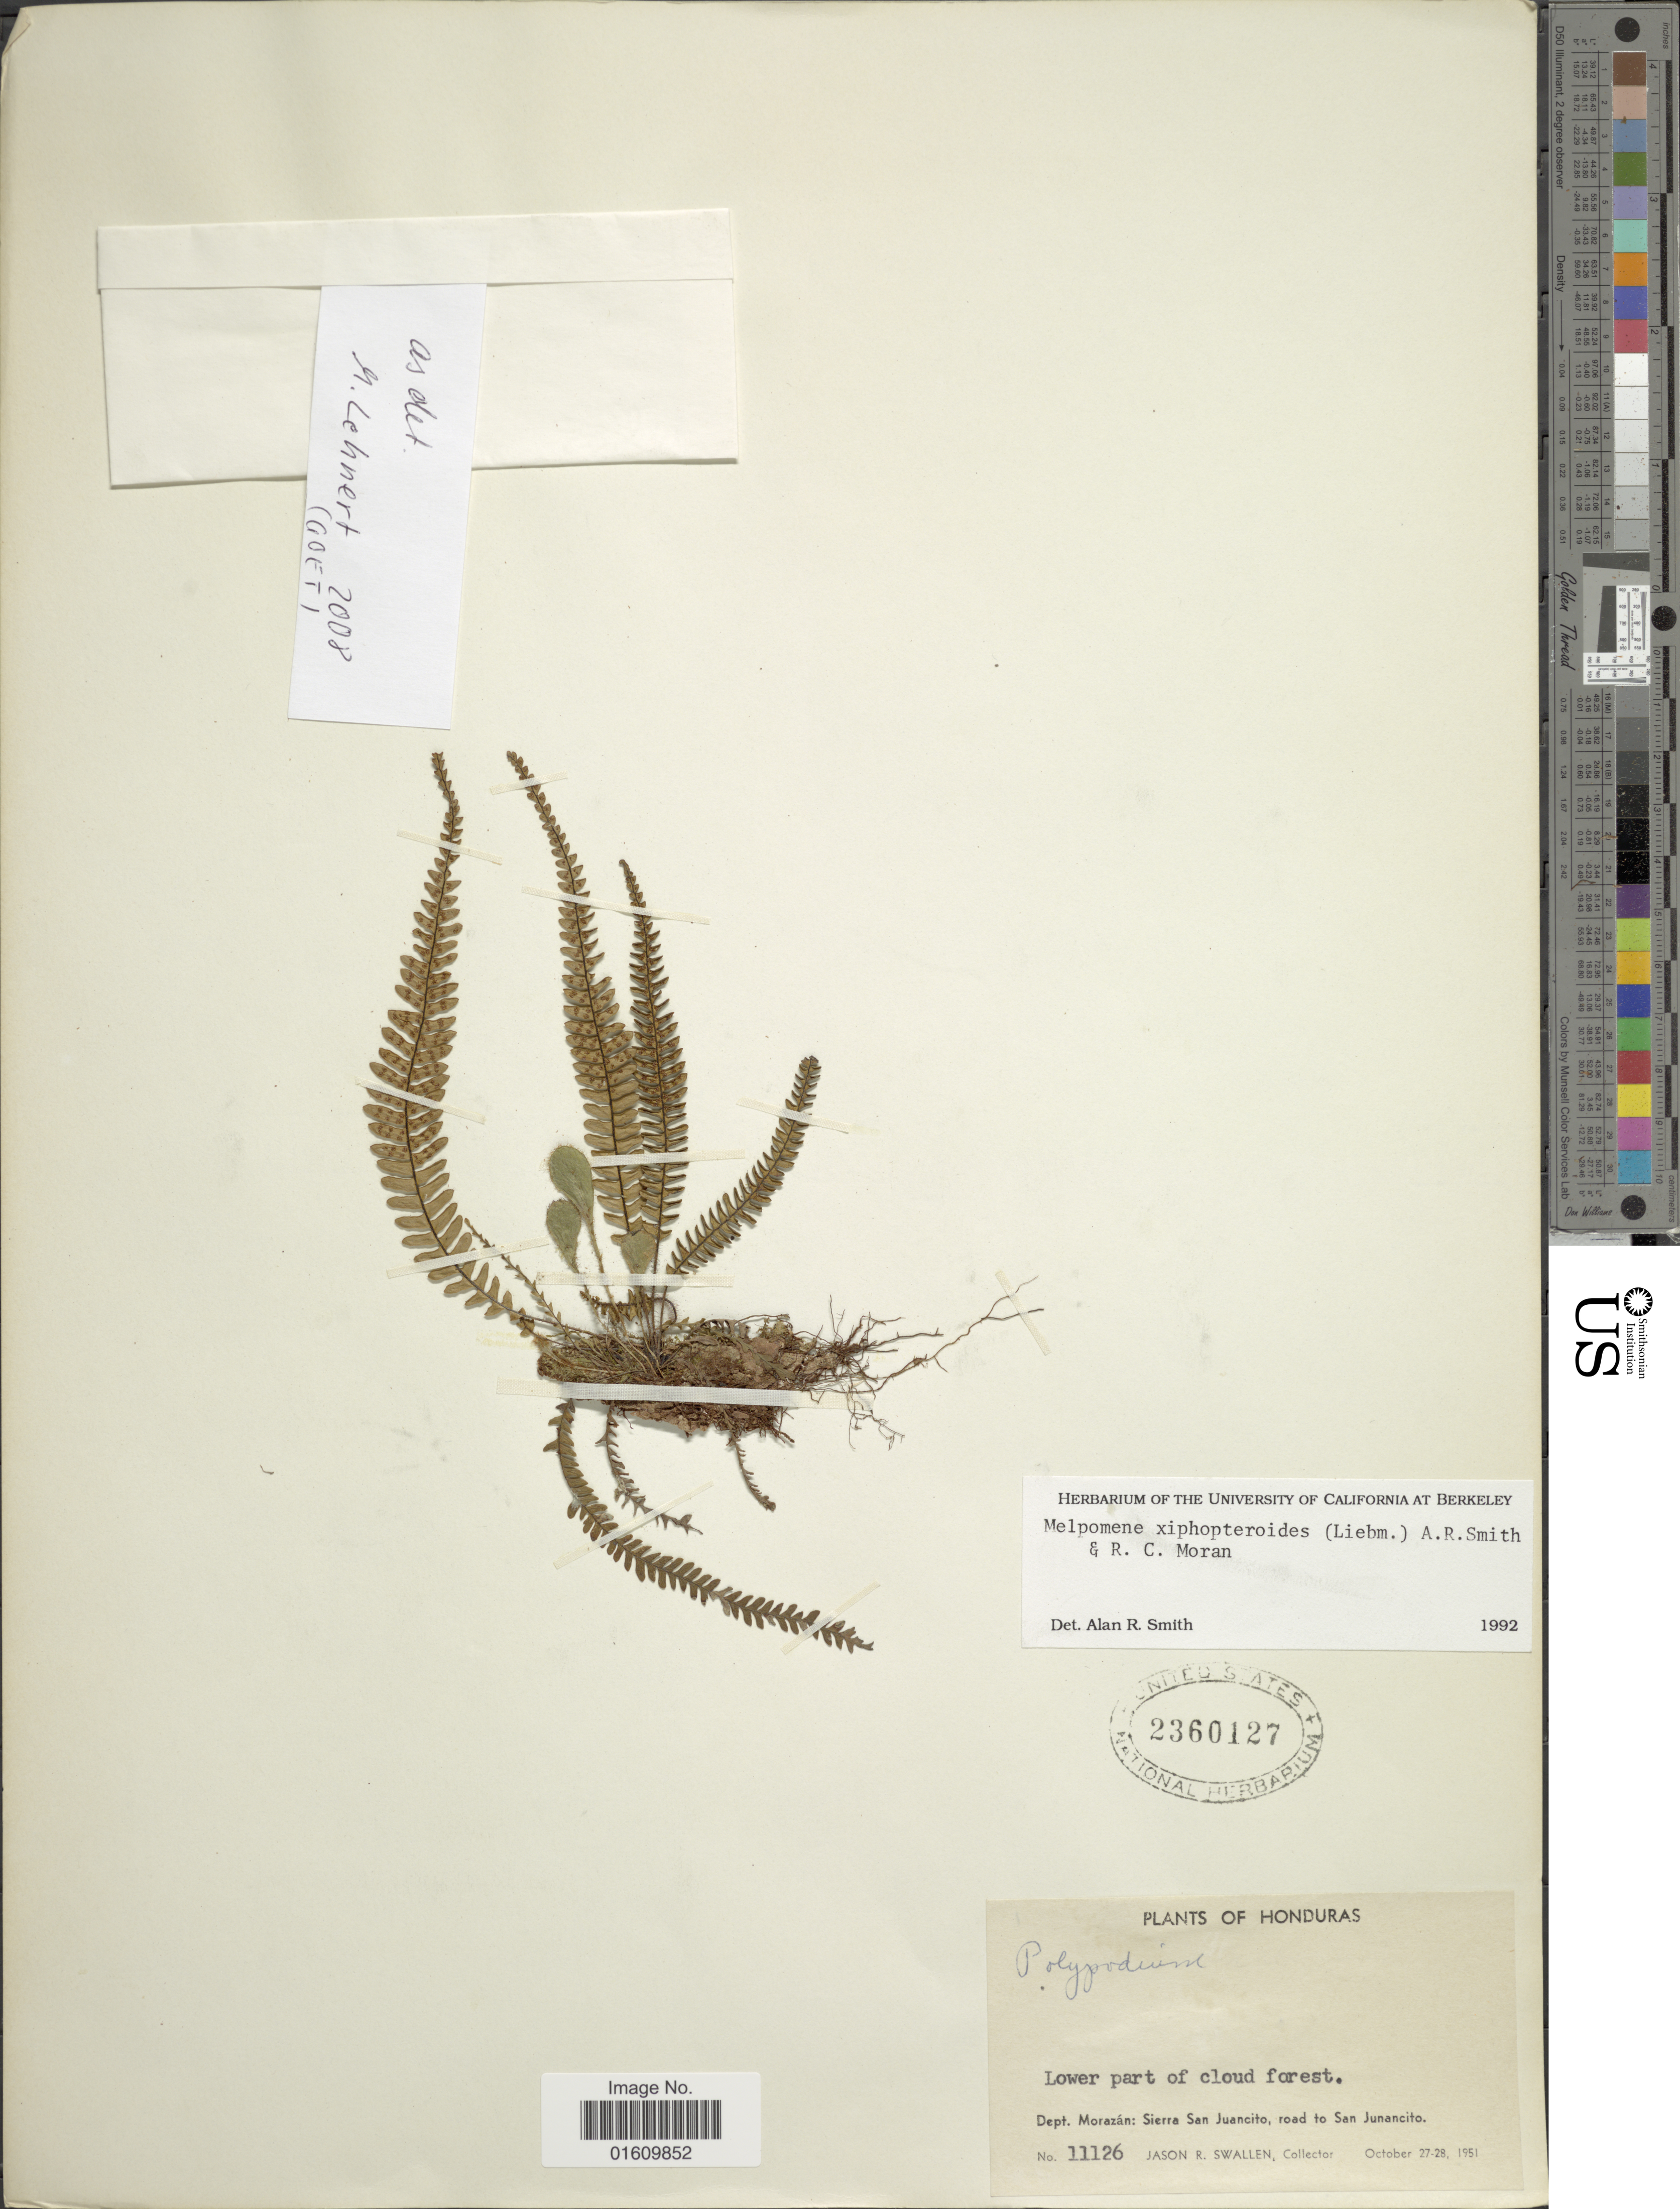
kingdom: Plantae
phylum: Tracheophyta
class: Polypodiopsida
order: Polypodiales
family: Polypodiaceae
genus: Melpomene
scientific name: Melpomene xiphopteroides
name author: (Liebm.) A.R. Sm. & R.C. Moran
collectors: J. R. Swallen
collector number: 11126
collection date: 1951-10-27/1951-10-28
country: Honduras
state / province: Fco. Morazán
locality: Dept. Morazan: Sierra San Juancito, road to San Junancito.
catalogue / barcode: US 2360127